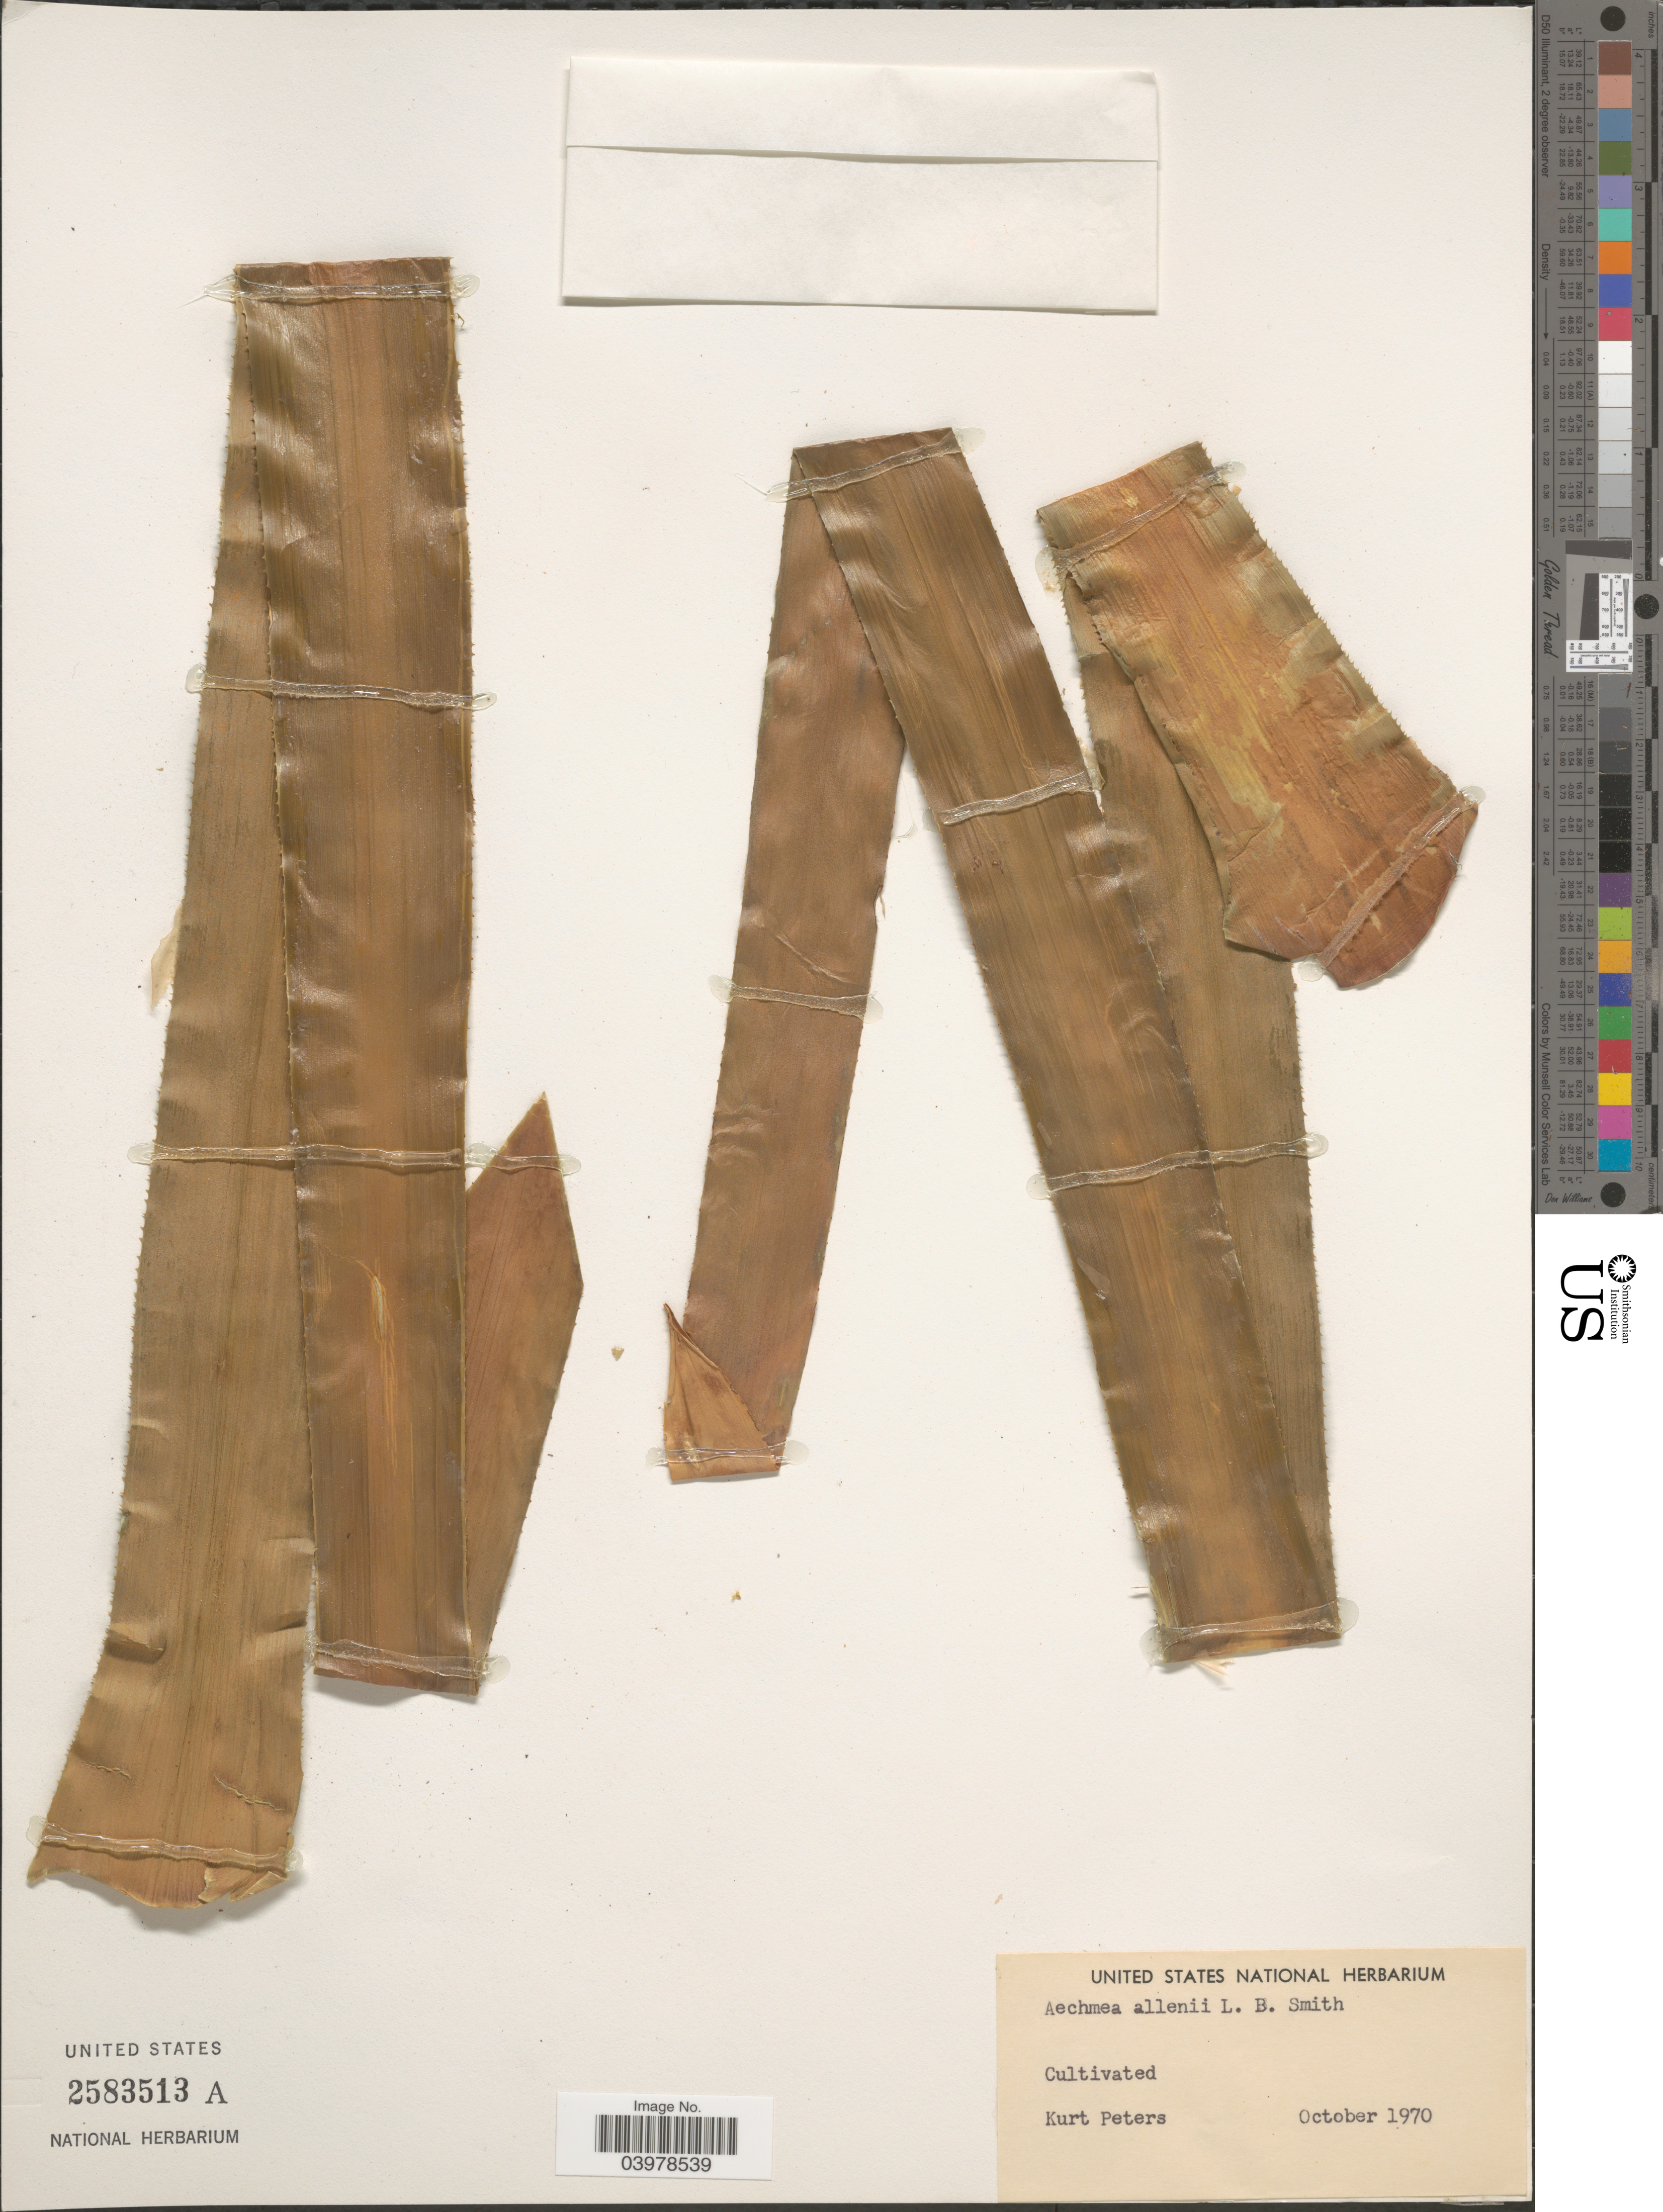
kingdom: Plantae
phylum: Tracheophyta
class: Liliopsida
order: Poales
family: Bromeliaceae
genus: Aechmea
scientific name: Aechmea allenii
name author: L.B. Sm. in Woodson & Schery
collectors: K. Peters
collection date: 1970-10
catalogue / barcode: US 2583513A